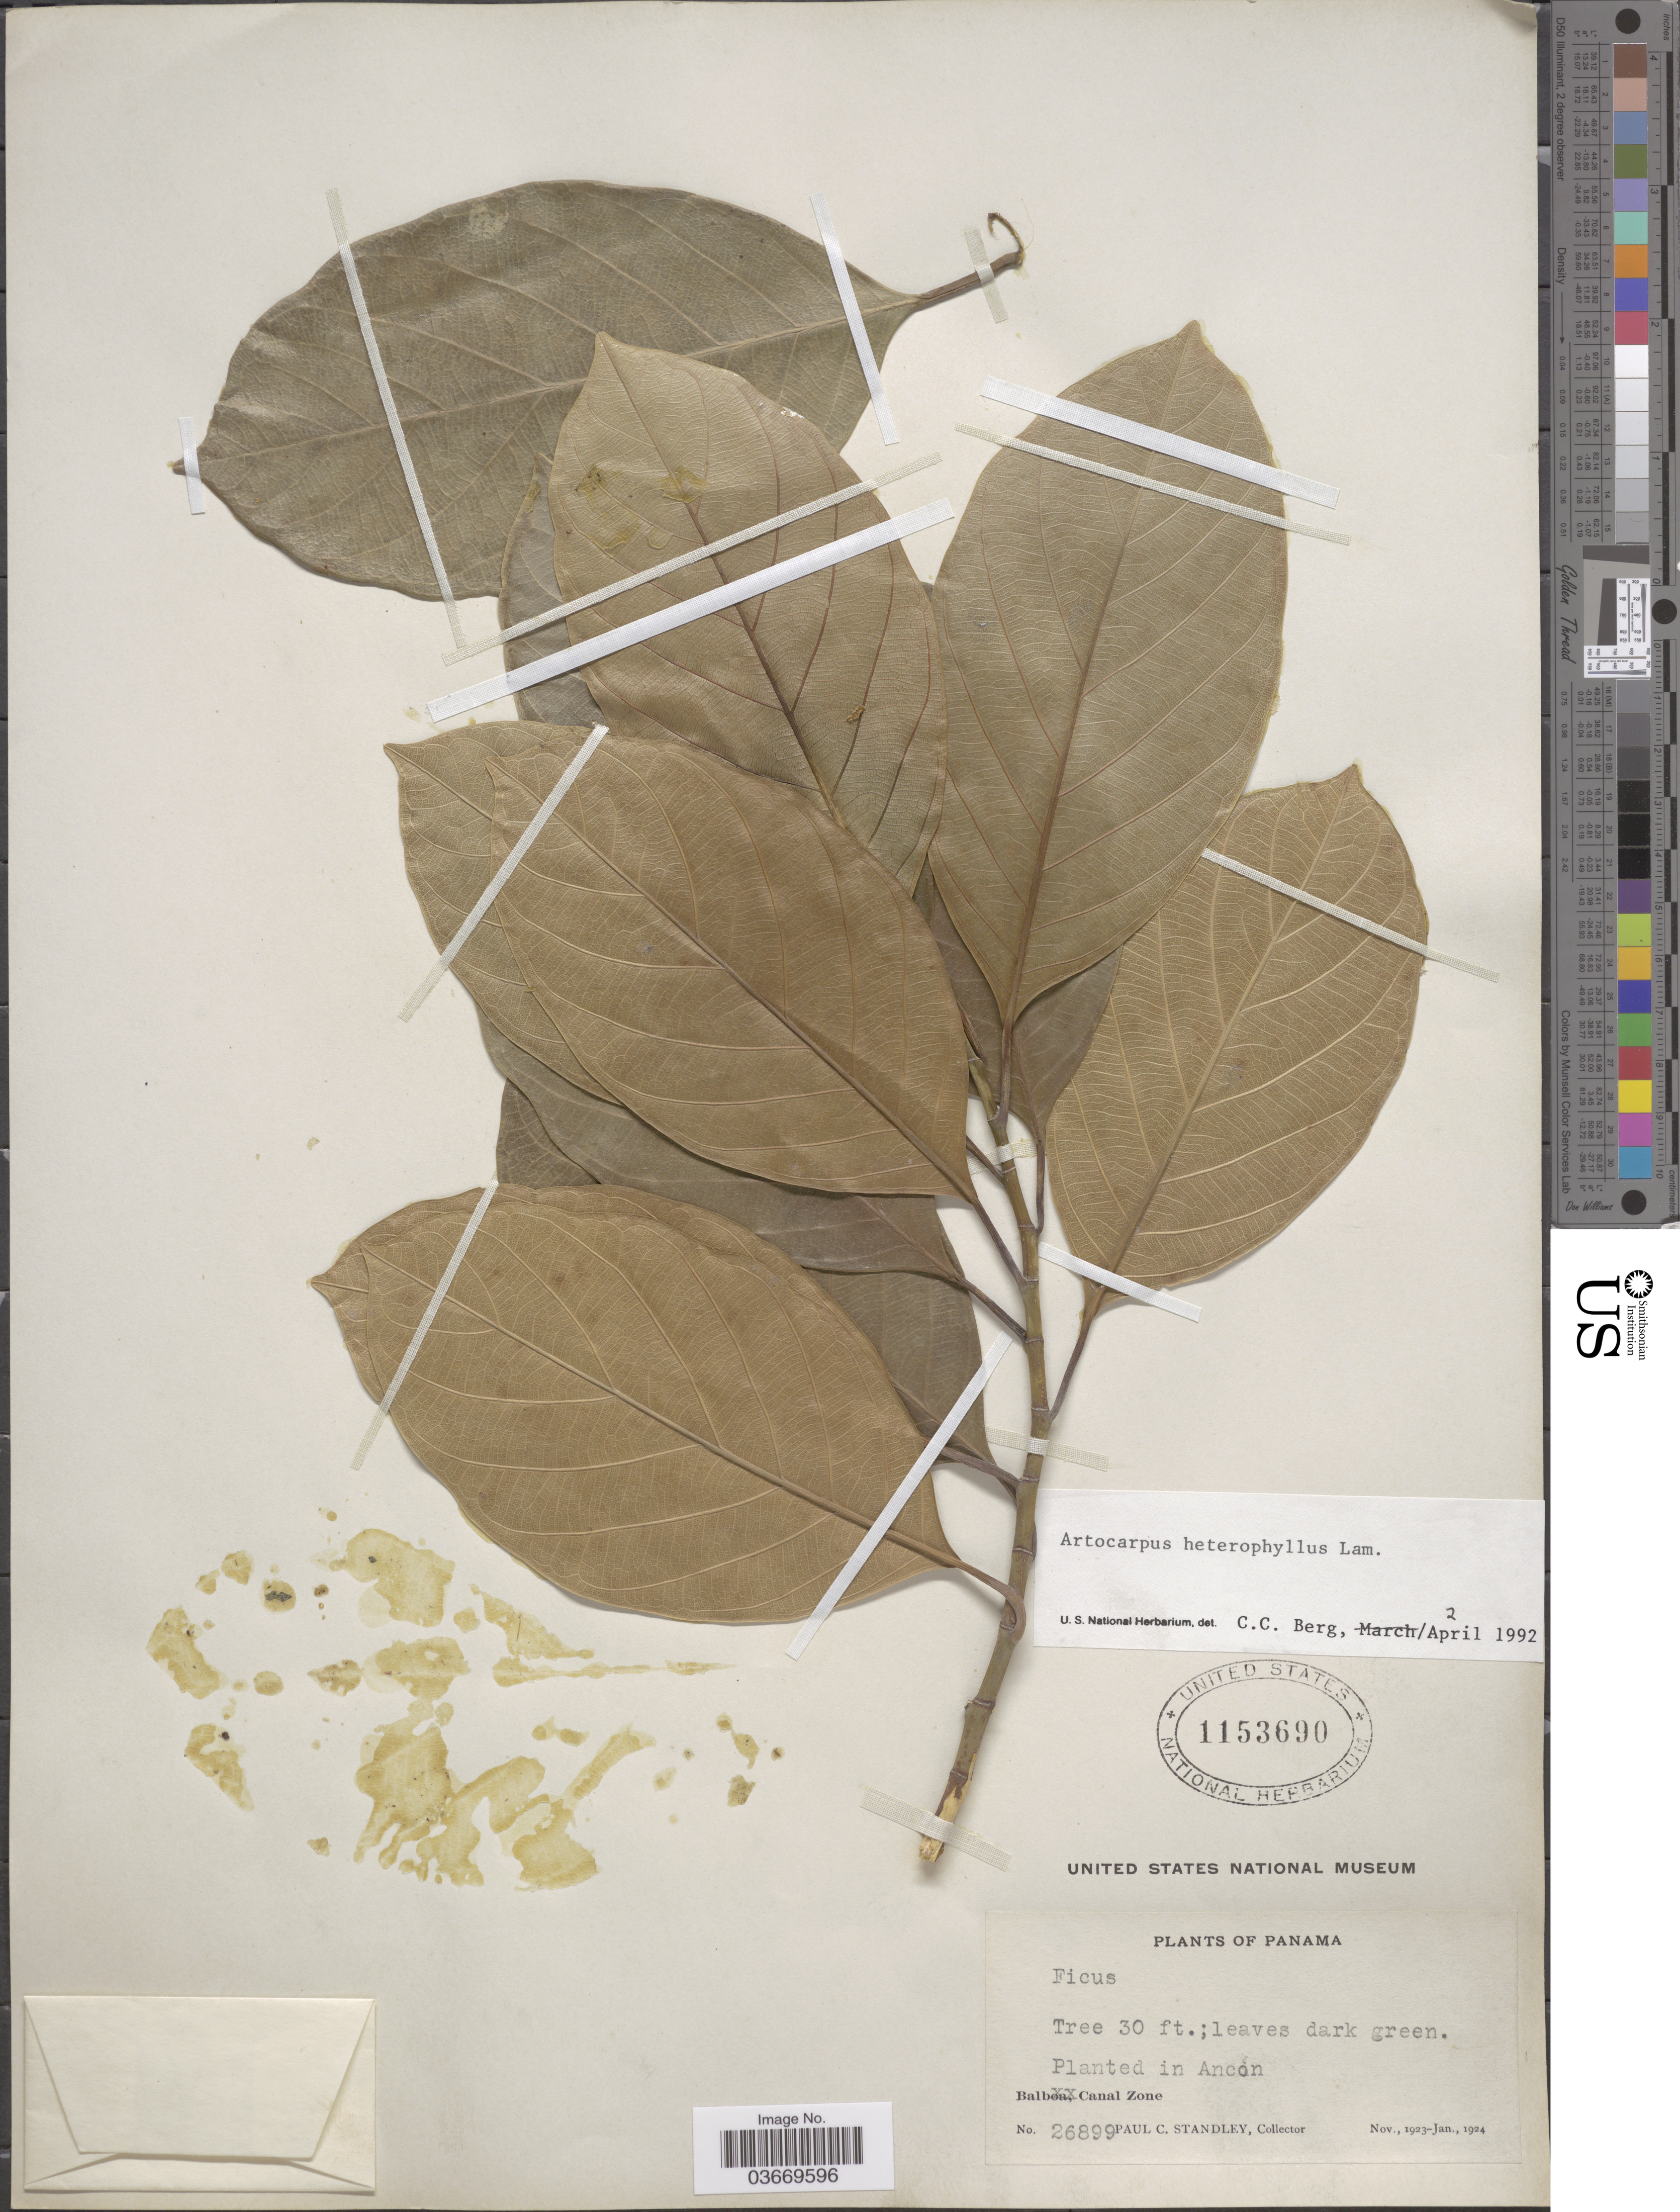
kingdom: Plantae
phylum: Tracheophyta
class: Magnoliopsida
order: Rosales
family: Moraceae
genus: Artocarpus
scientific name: Artocarpus heterophyllus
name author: Lam.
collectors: P. C. Standley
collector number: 26899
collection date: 1923-11/1924-01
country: Panama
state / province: Colón / Panamá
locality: In Ancon. Canal Zone.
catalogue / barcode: US 1153690